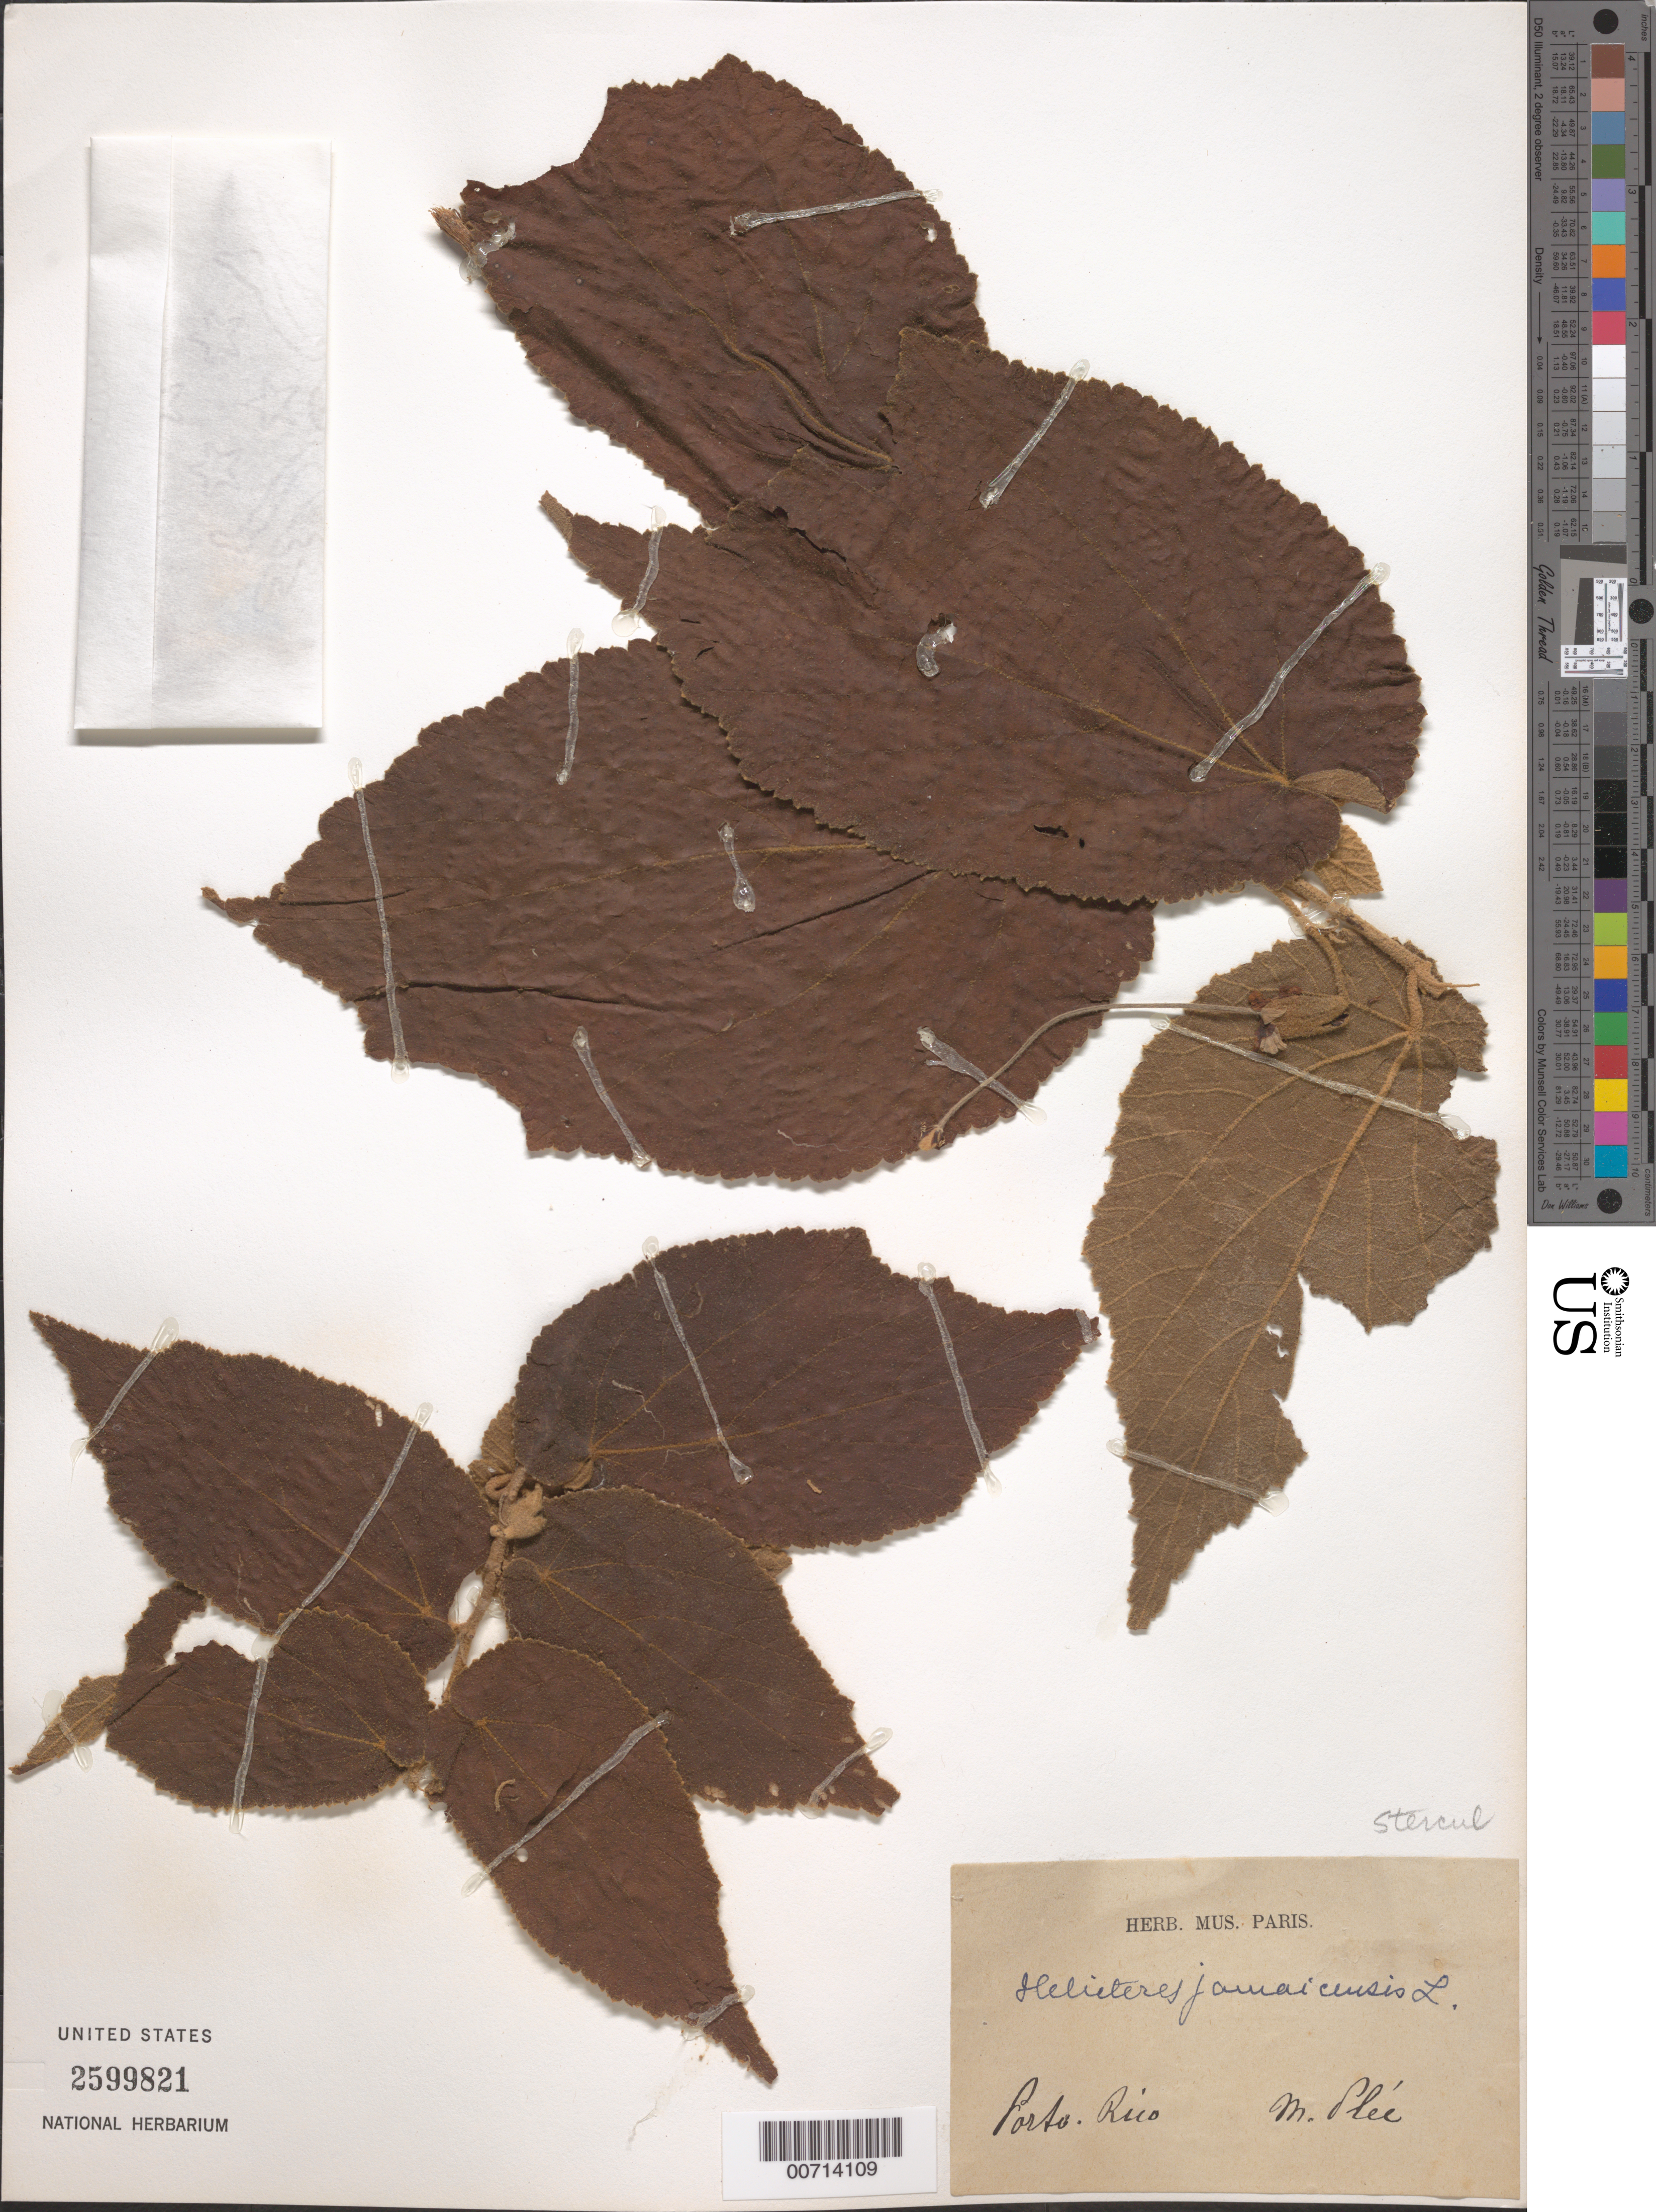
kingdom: Plantae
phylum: Tracheophyta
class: Magnoliopsida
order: Malvales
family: Malvaceae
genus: Helicteres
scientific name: Helicteres jamaicensis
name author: Jacq.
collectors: A. Plée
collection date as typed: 1800 to -- --- 1899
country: Puerto Rico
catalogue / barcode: US 2599821